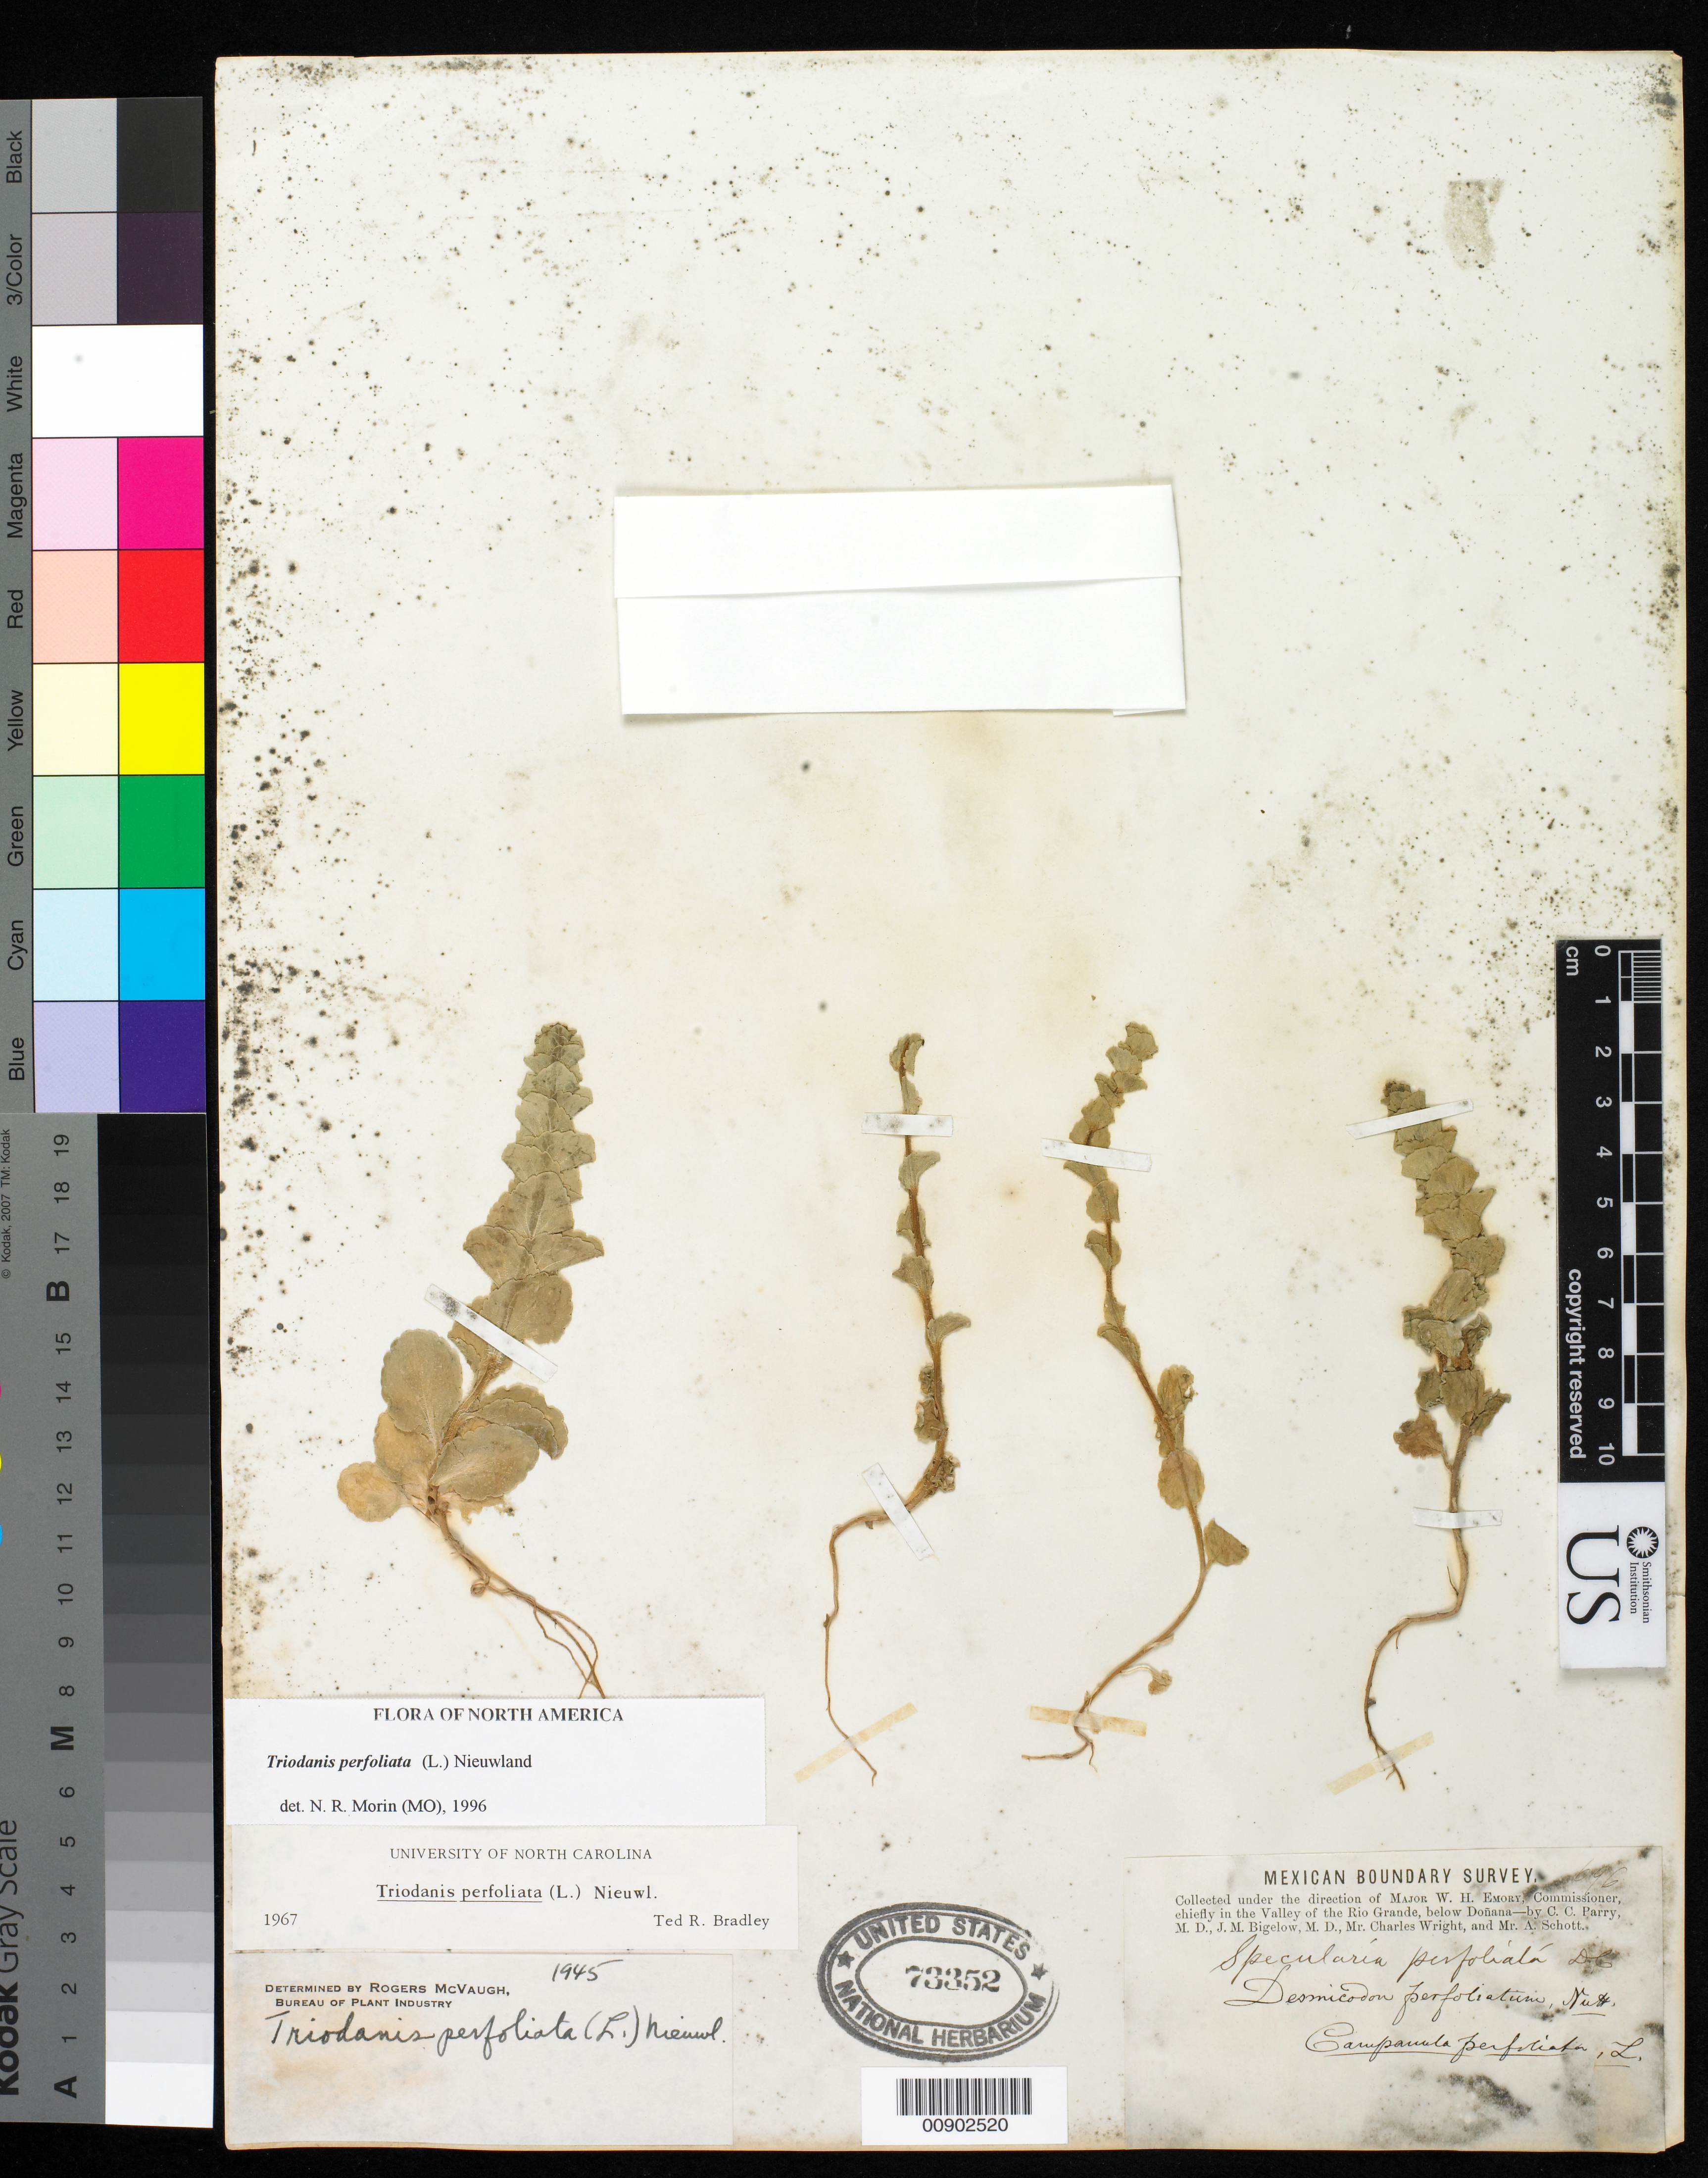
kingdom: Plantae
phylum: Tracheophyta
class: Magnoliopsida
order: Asterales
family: Campanulaceae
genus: Triodanis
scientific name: Triodanis perfoliata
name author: (L.) Nieuwl.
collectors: C. C. Parry, J. M. Bigelow, C. Wright & A. C. V. Schott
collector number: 696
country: United States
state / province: New Mexico / Texas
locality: Valley of the Rio Grande, below Doñana.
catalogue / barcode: US 73352